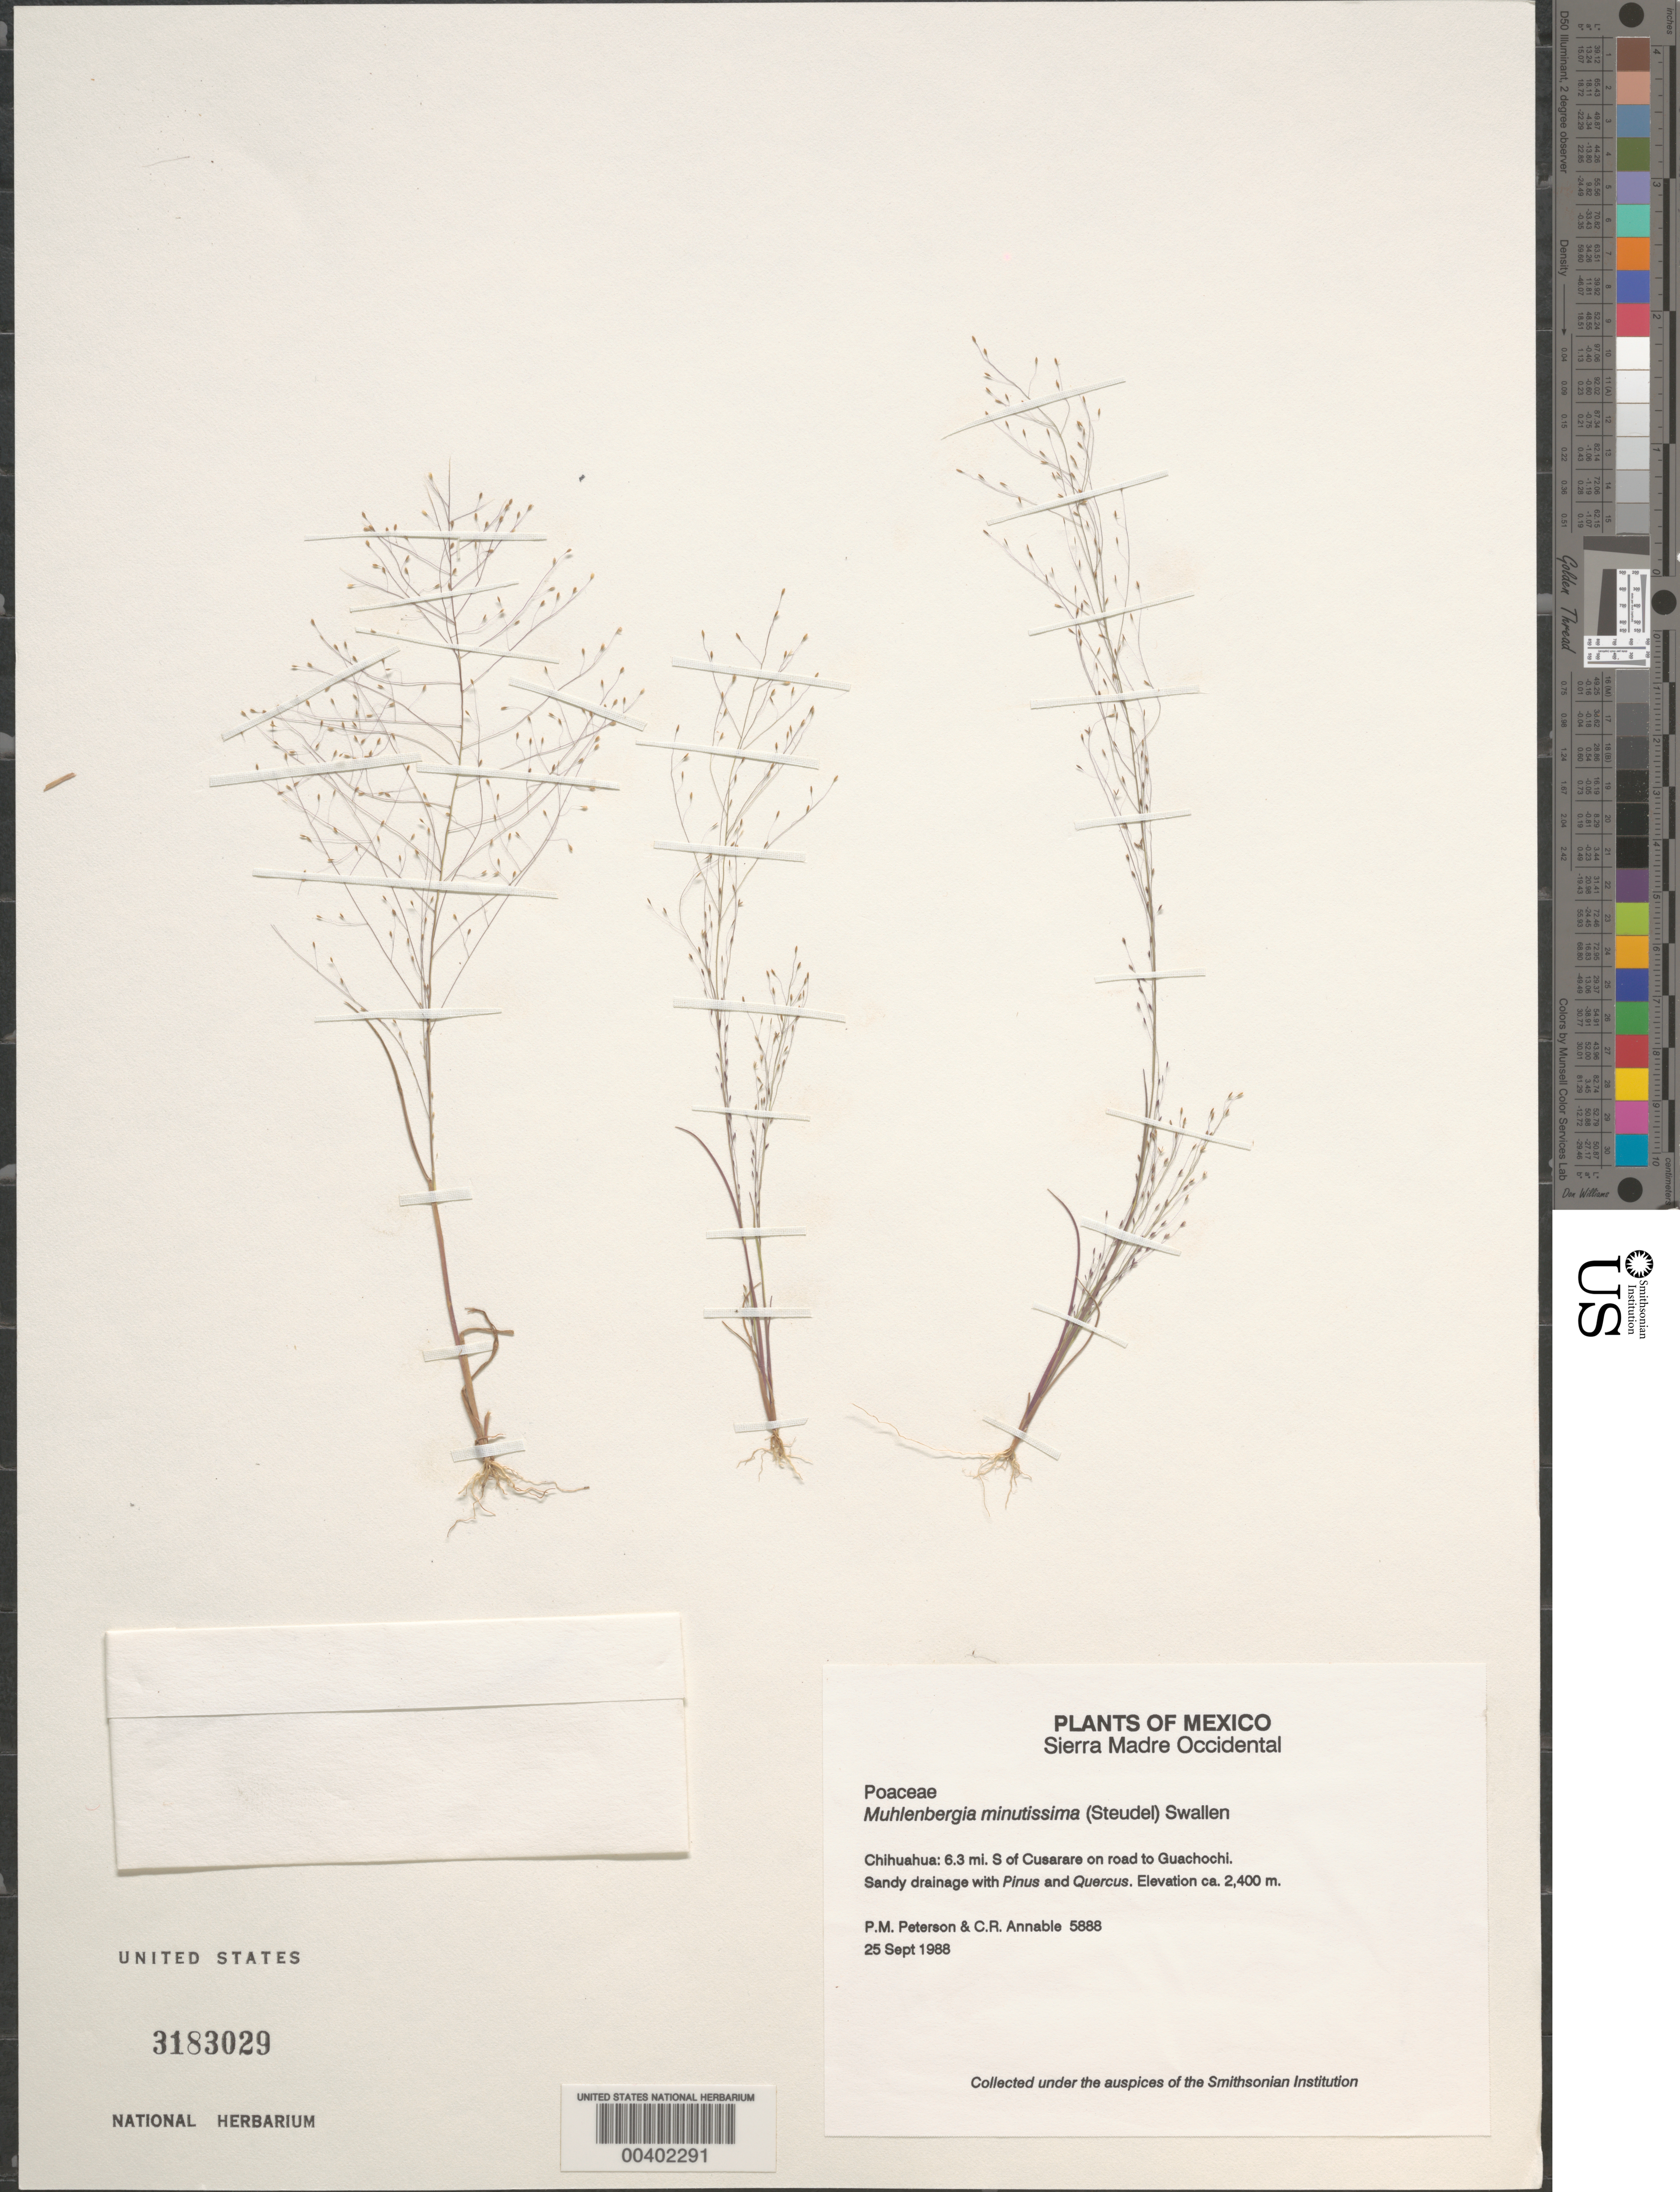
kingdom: Plantae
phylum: Tracheophyta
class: Liliopsida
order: Poales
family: Poaceae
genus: Muhlenbergia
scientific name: Muhlenbergia minutissima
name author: (Steud.) Swallen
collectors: P. M. Peterson & C. R. Annable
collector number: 05888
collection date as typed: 25 Sep 1988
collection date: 1988-09-25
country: Mexico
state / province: Chihuahua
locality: Sierra Madre Occidental, 6.3 miles south of Cusarare on road to Guachochi.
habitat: Sandy drainage with Pinus and Quercus.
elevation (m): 2400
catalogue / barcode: US 3183029